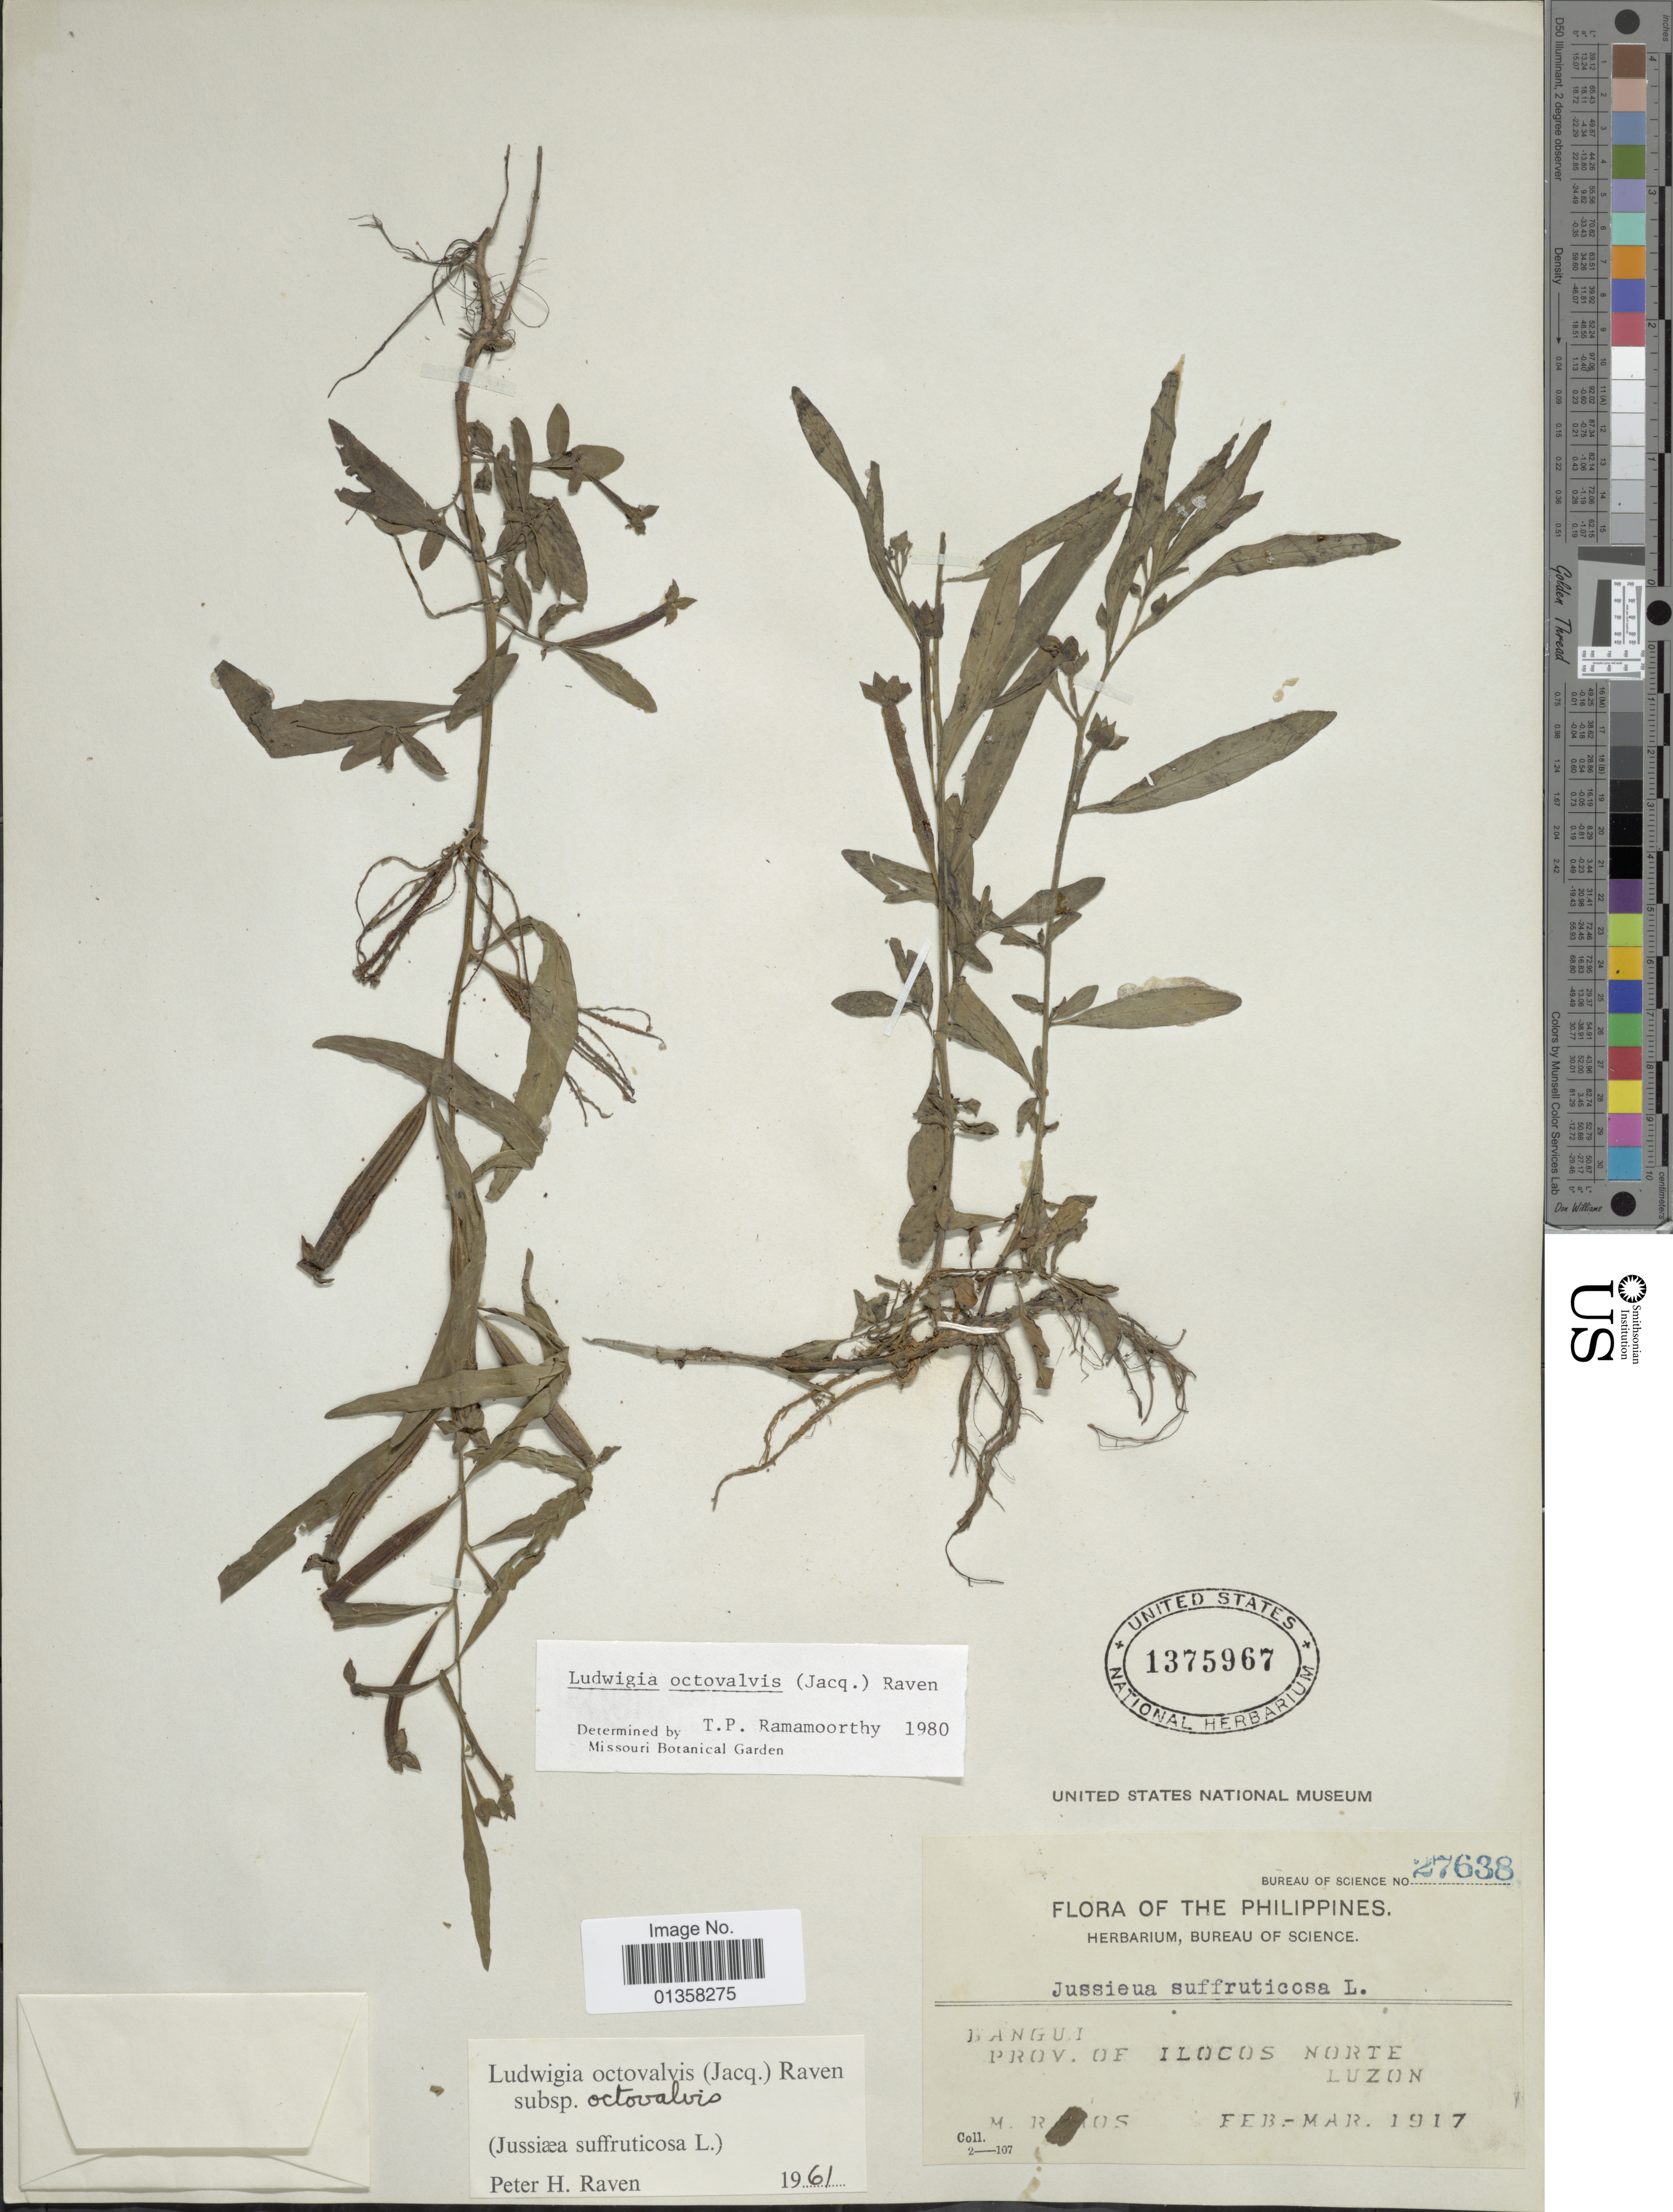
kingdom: Plantae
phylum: Tracheophyta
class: Magnoliopsida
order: Myrtales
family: Onagraceae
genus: Ludwigia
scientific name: Ludwigia octovalvis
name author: (Jacq.) P.H. Raven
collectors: M. Ramos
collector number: Bureau of Science 27338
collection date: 1917-02/1917-03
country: Philippines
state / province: Central Luzon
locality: Bangui, Prov. of Ilocos Norte Luzon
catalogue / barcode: US 1375967